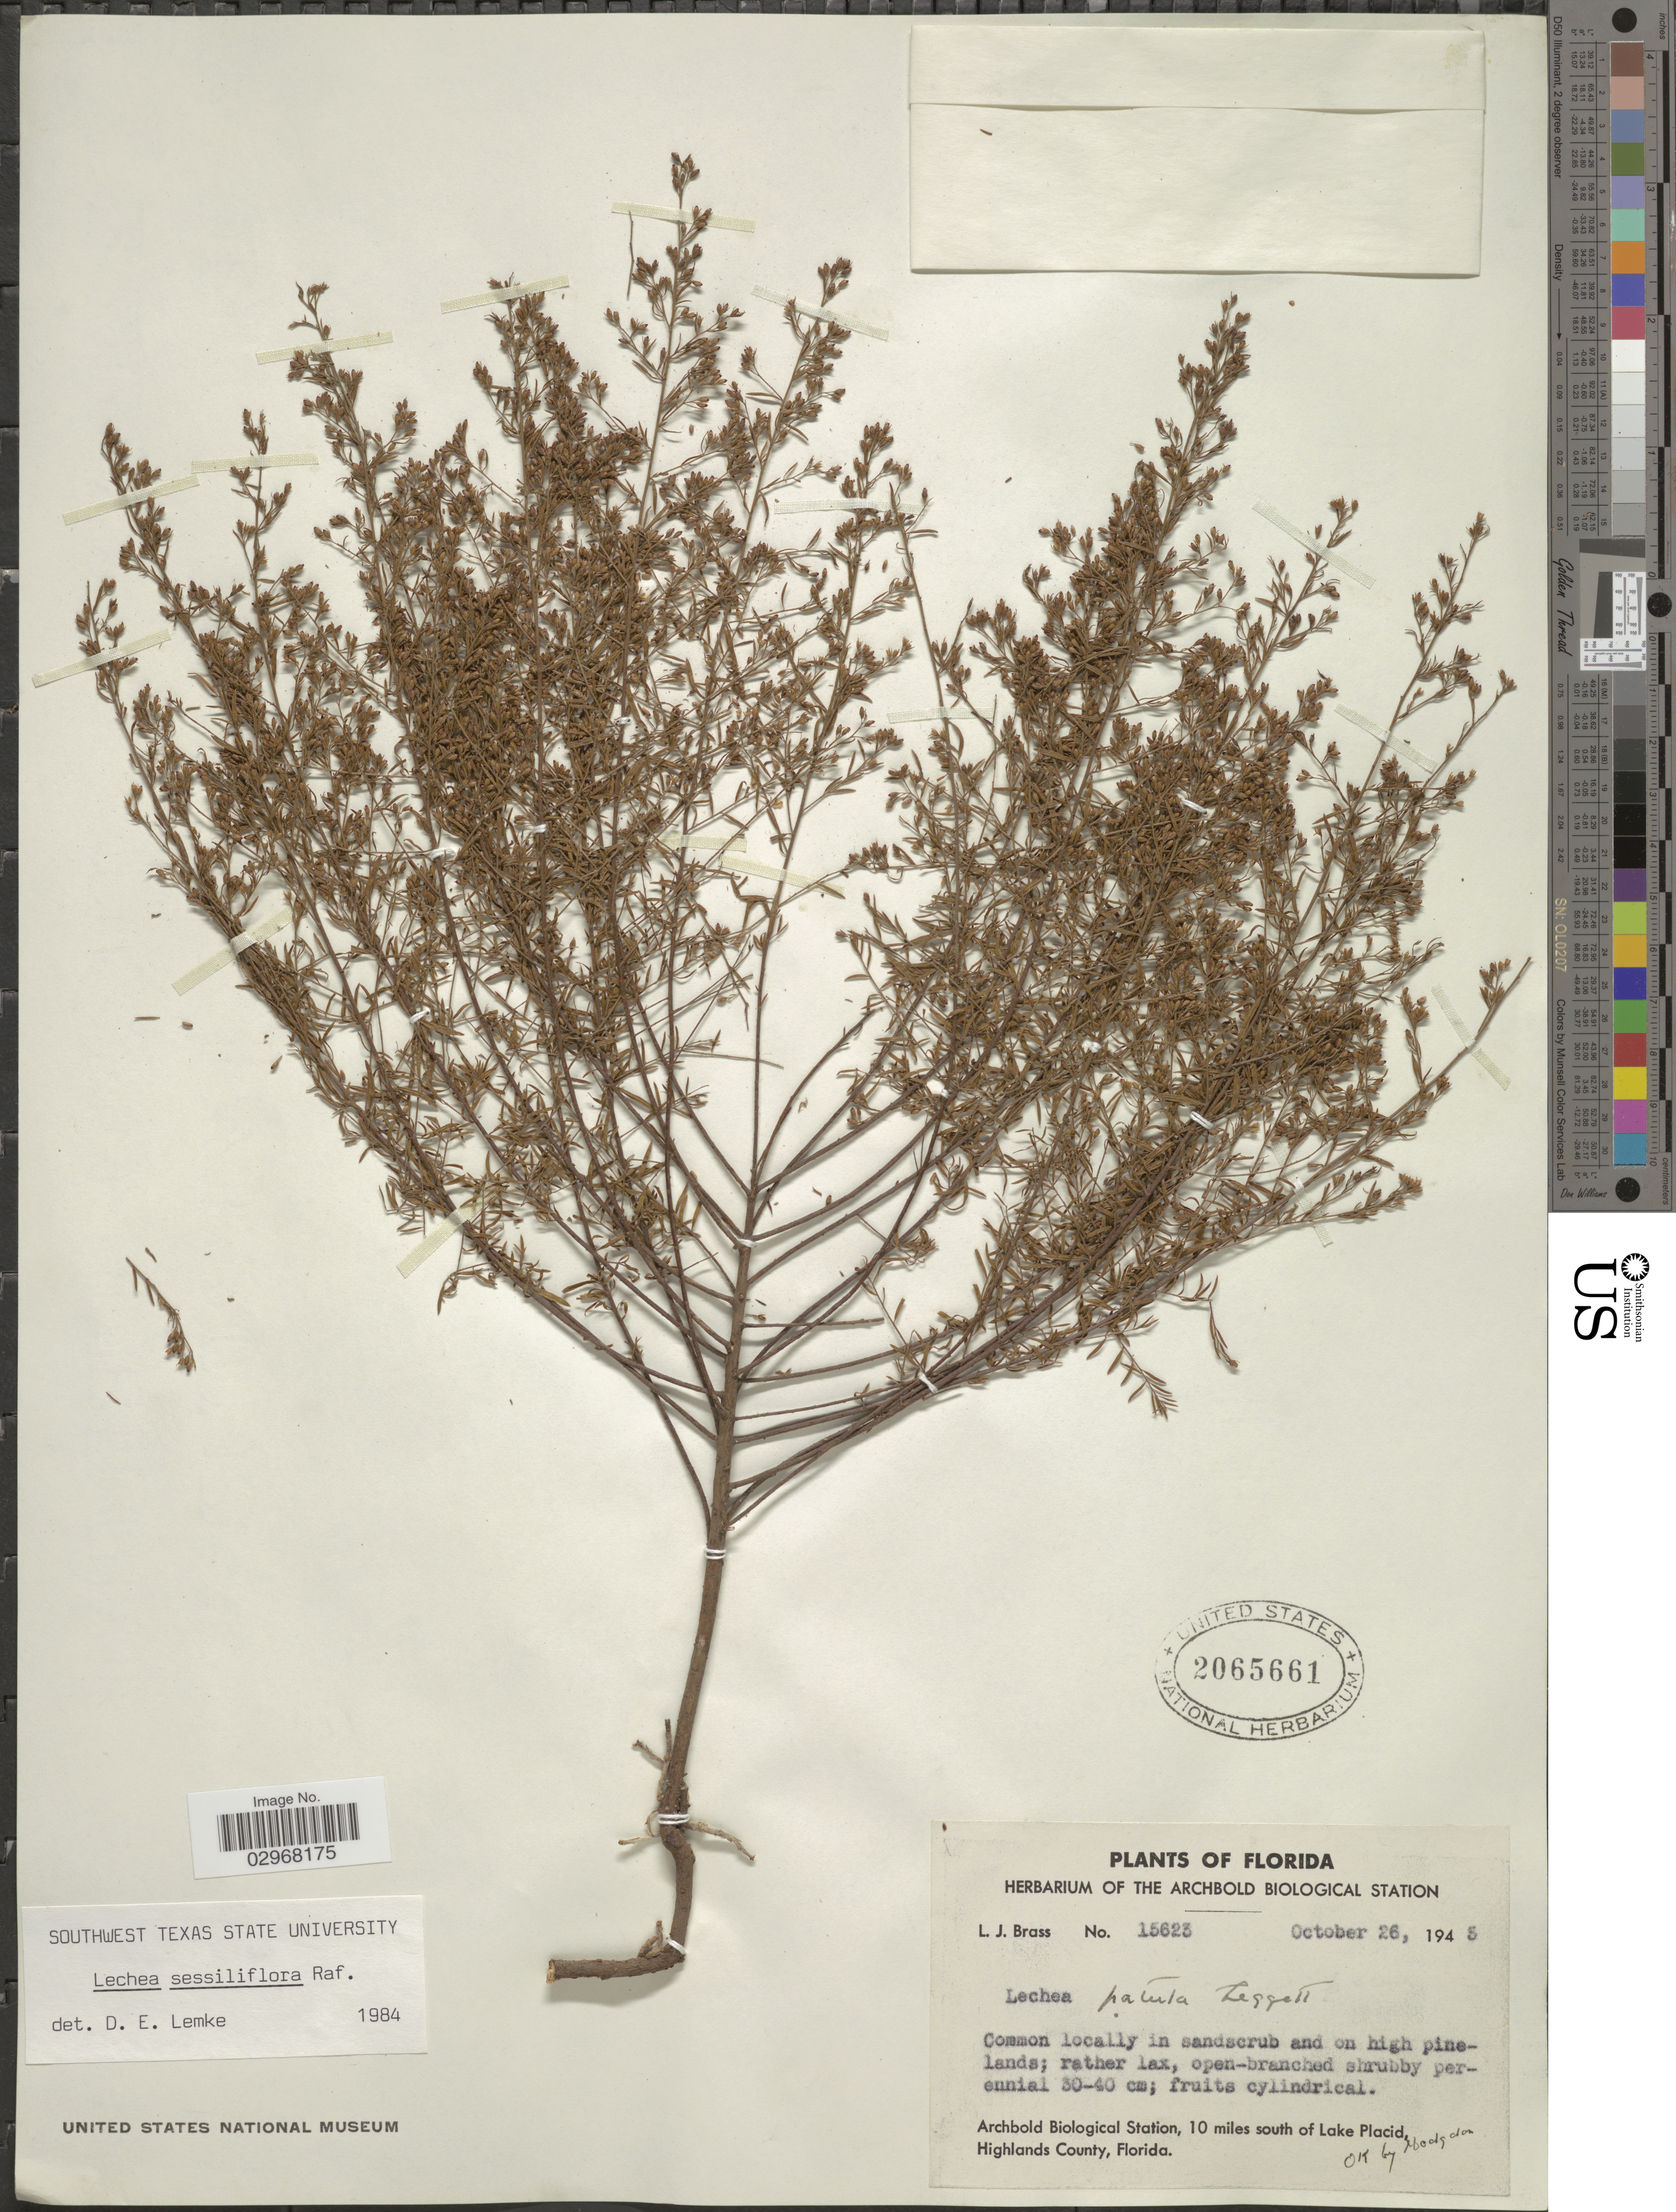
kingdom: Plantae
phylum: Tracheophyta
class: Magnoliopsida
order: Malvales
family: Cistaceae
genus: Lechea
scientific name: Lechea sessiliflora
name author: Raf.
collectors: L. J. Brass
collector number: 15623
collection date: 1945-10-26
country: United States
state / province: Florida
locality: Archbold Biological Station, 10 miles south of Lake Placid, Highlands County.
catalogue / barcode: US 2065661